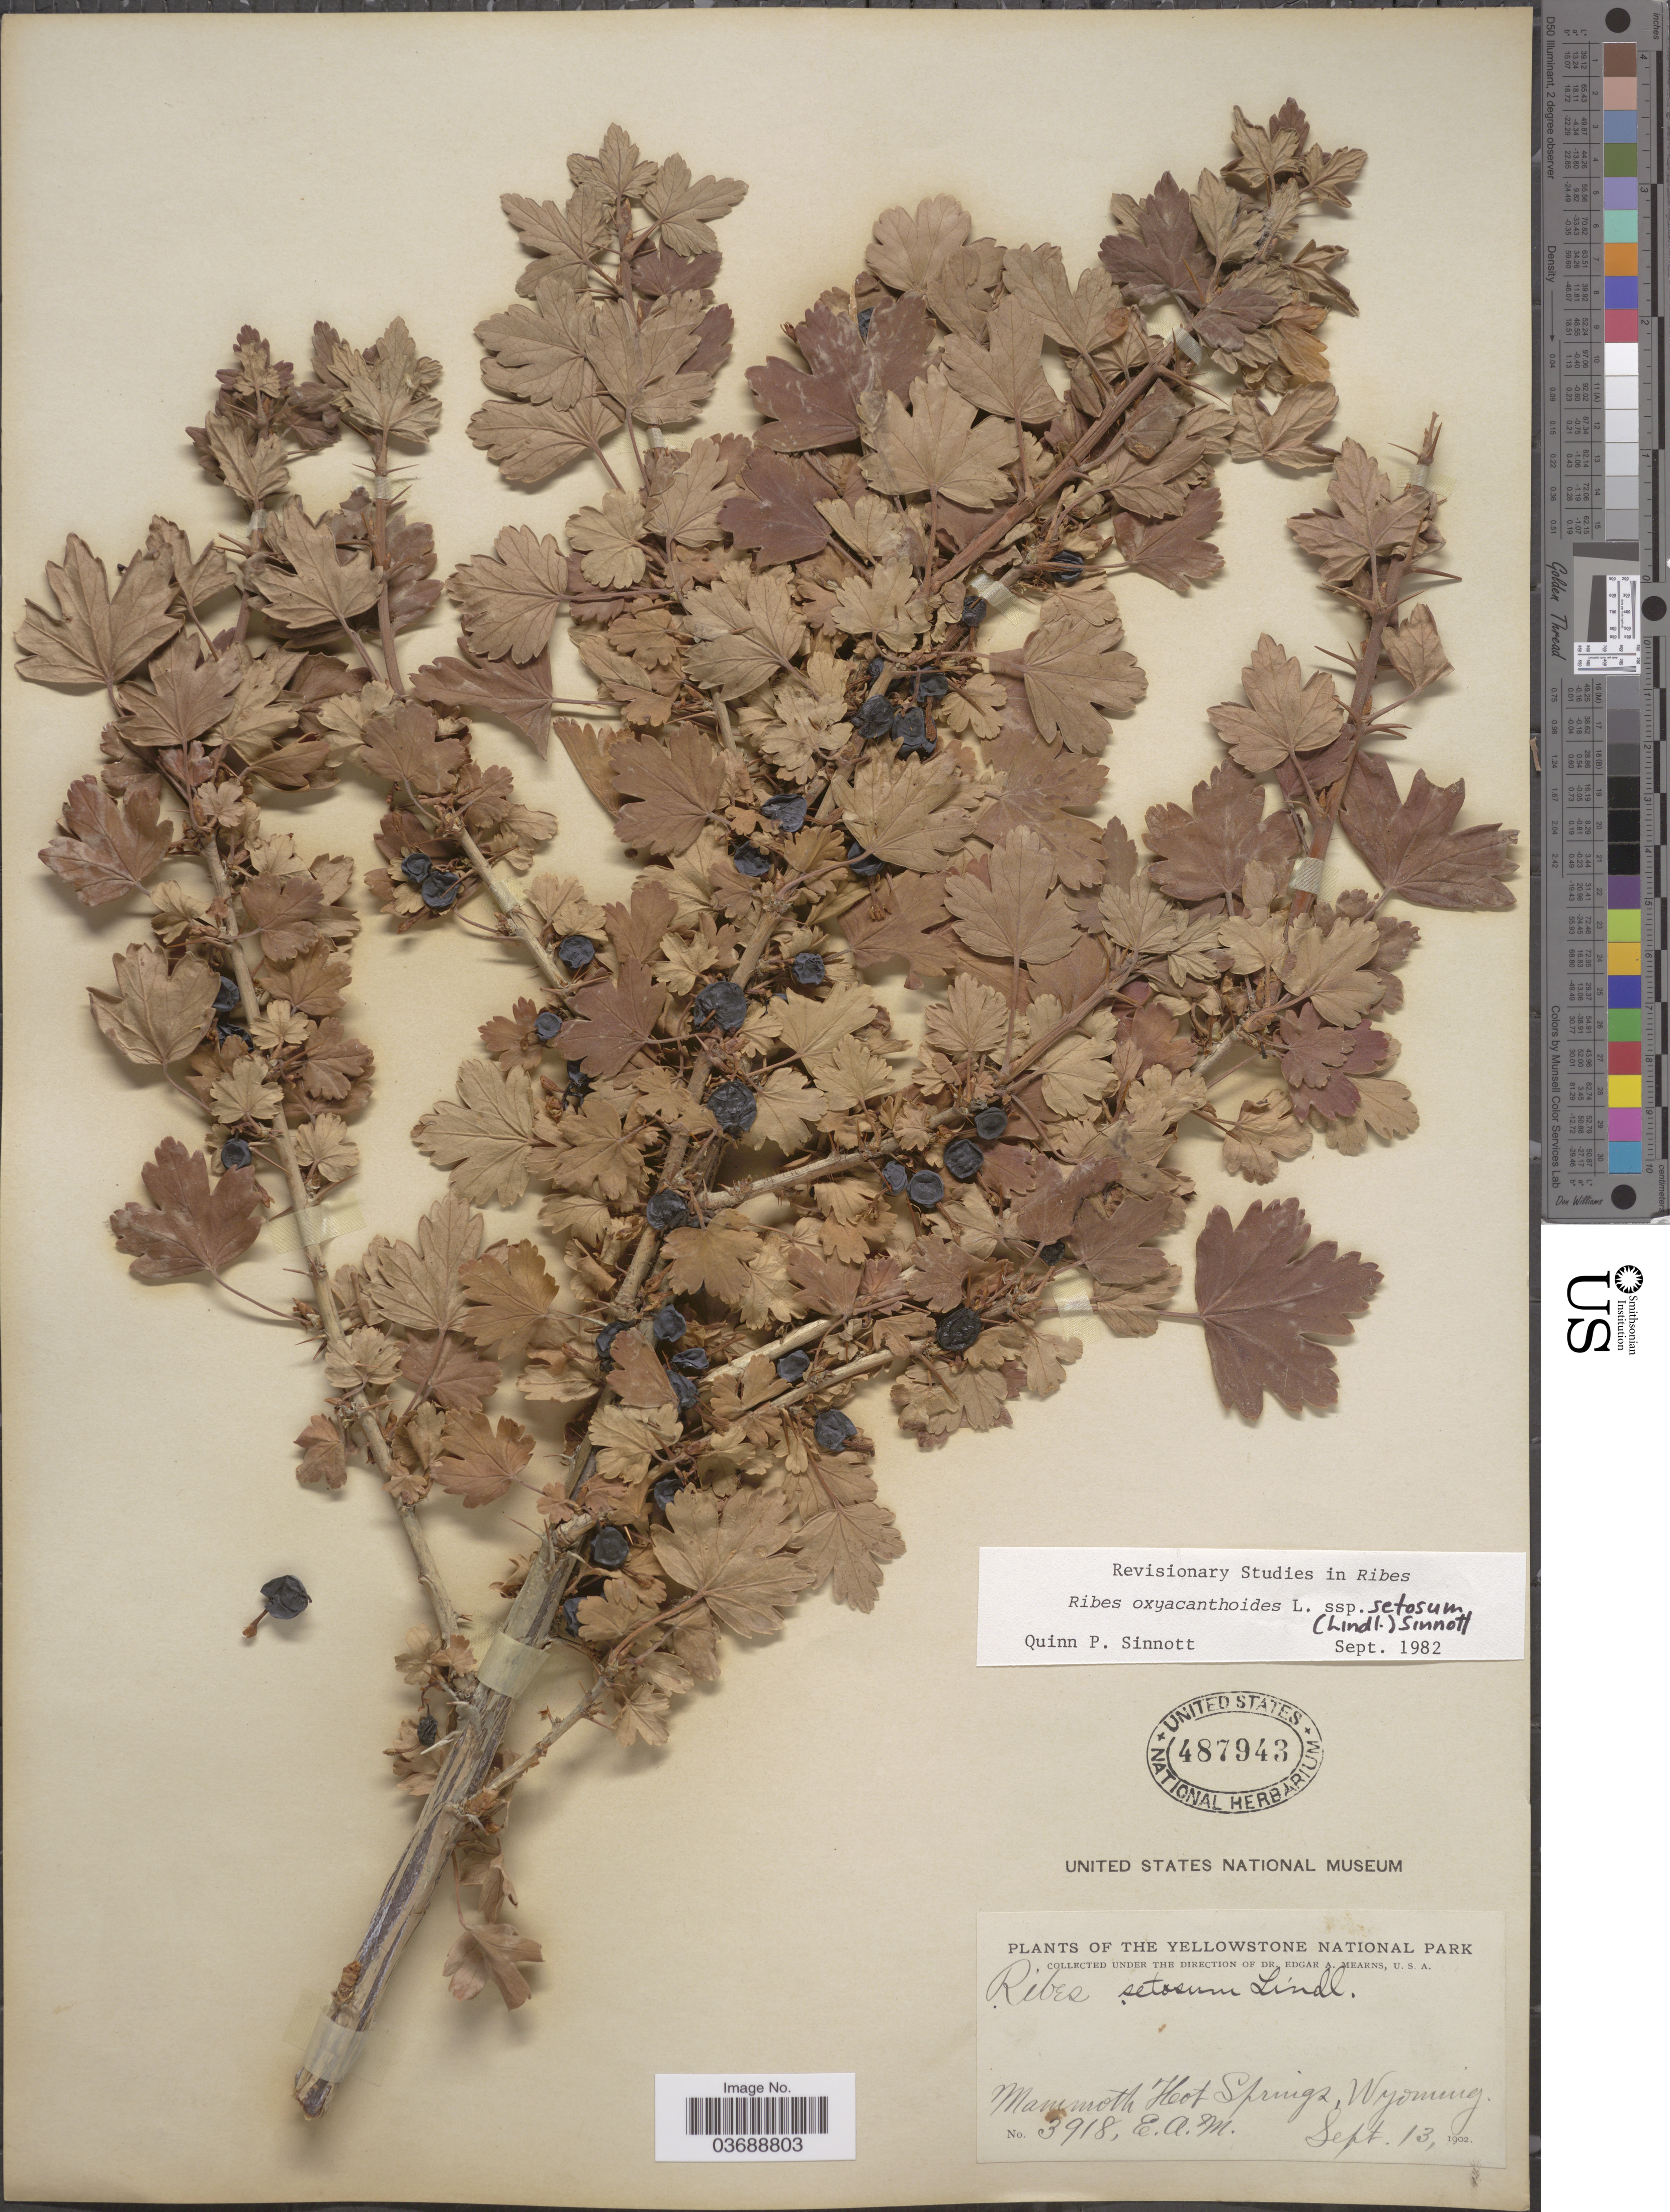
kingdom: Plantae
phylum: Tracheophyta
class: Magnoliopsida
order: Saxifragales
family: Grossulariaceae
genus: Ribes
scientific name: Ribes oxyacanthoides subsp. setosum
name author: (Lindl.) Q.P. Sinnott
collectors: E. A. Mearns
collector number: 3918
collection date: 1902-09-13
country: United States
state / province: Wyoming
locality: The Yellowstone National Park. Mammoth Hot Springs.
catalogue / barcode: US 487943